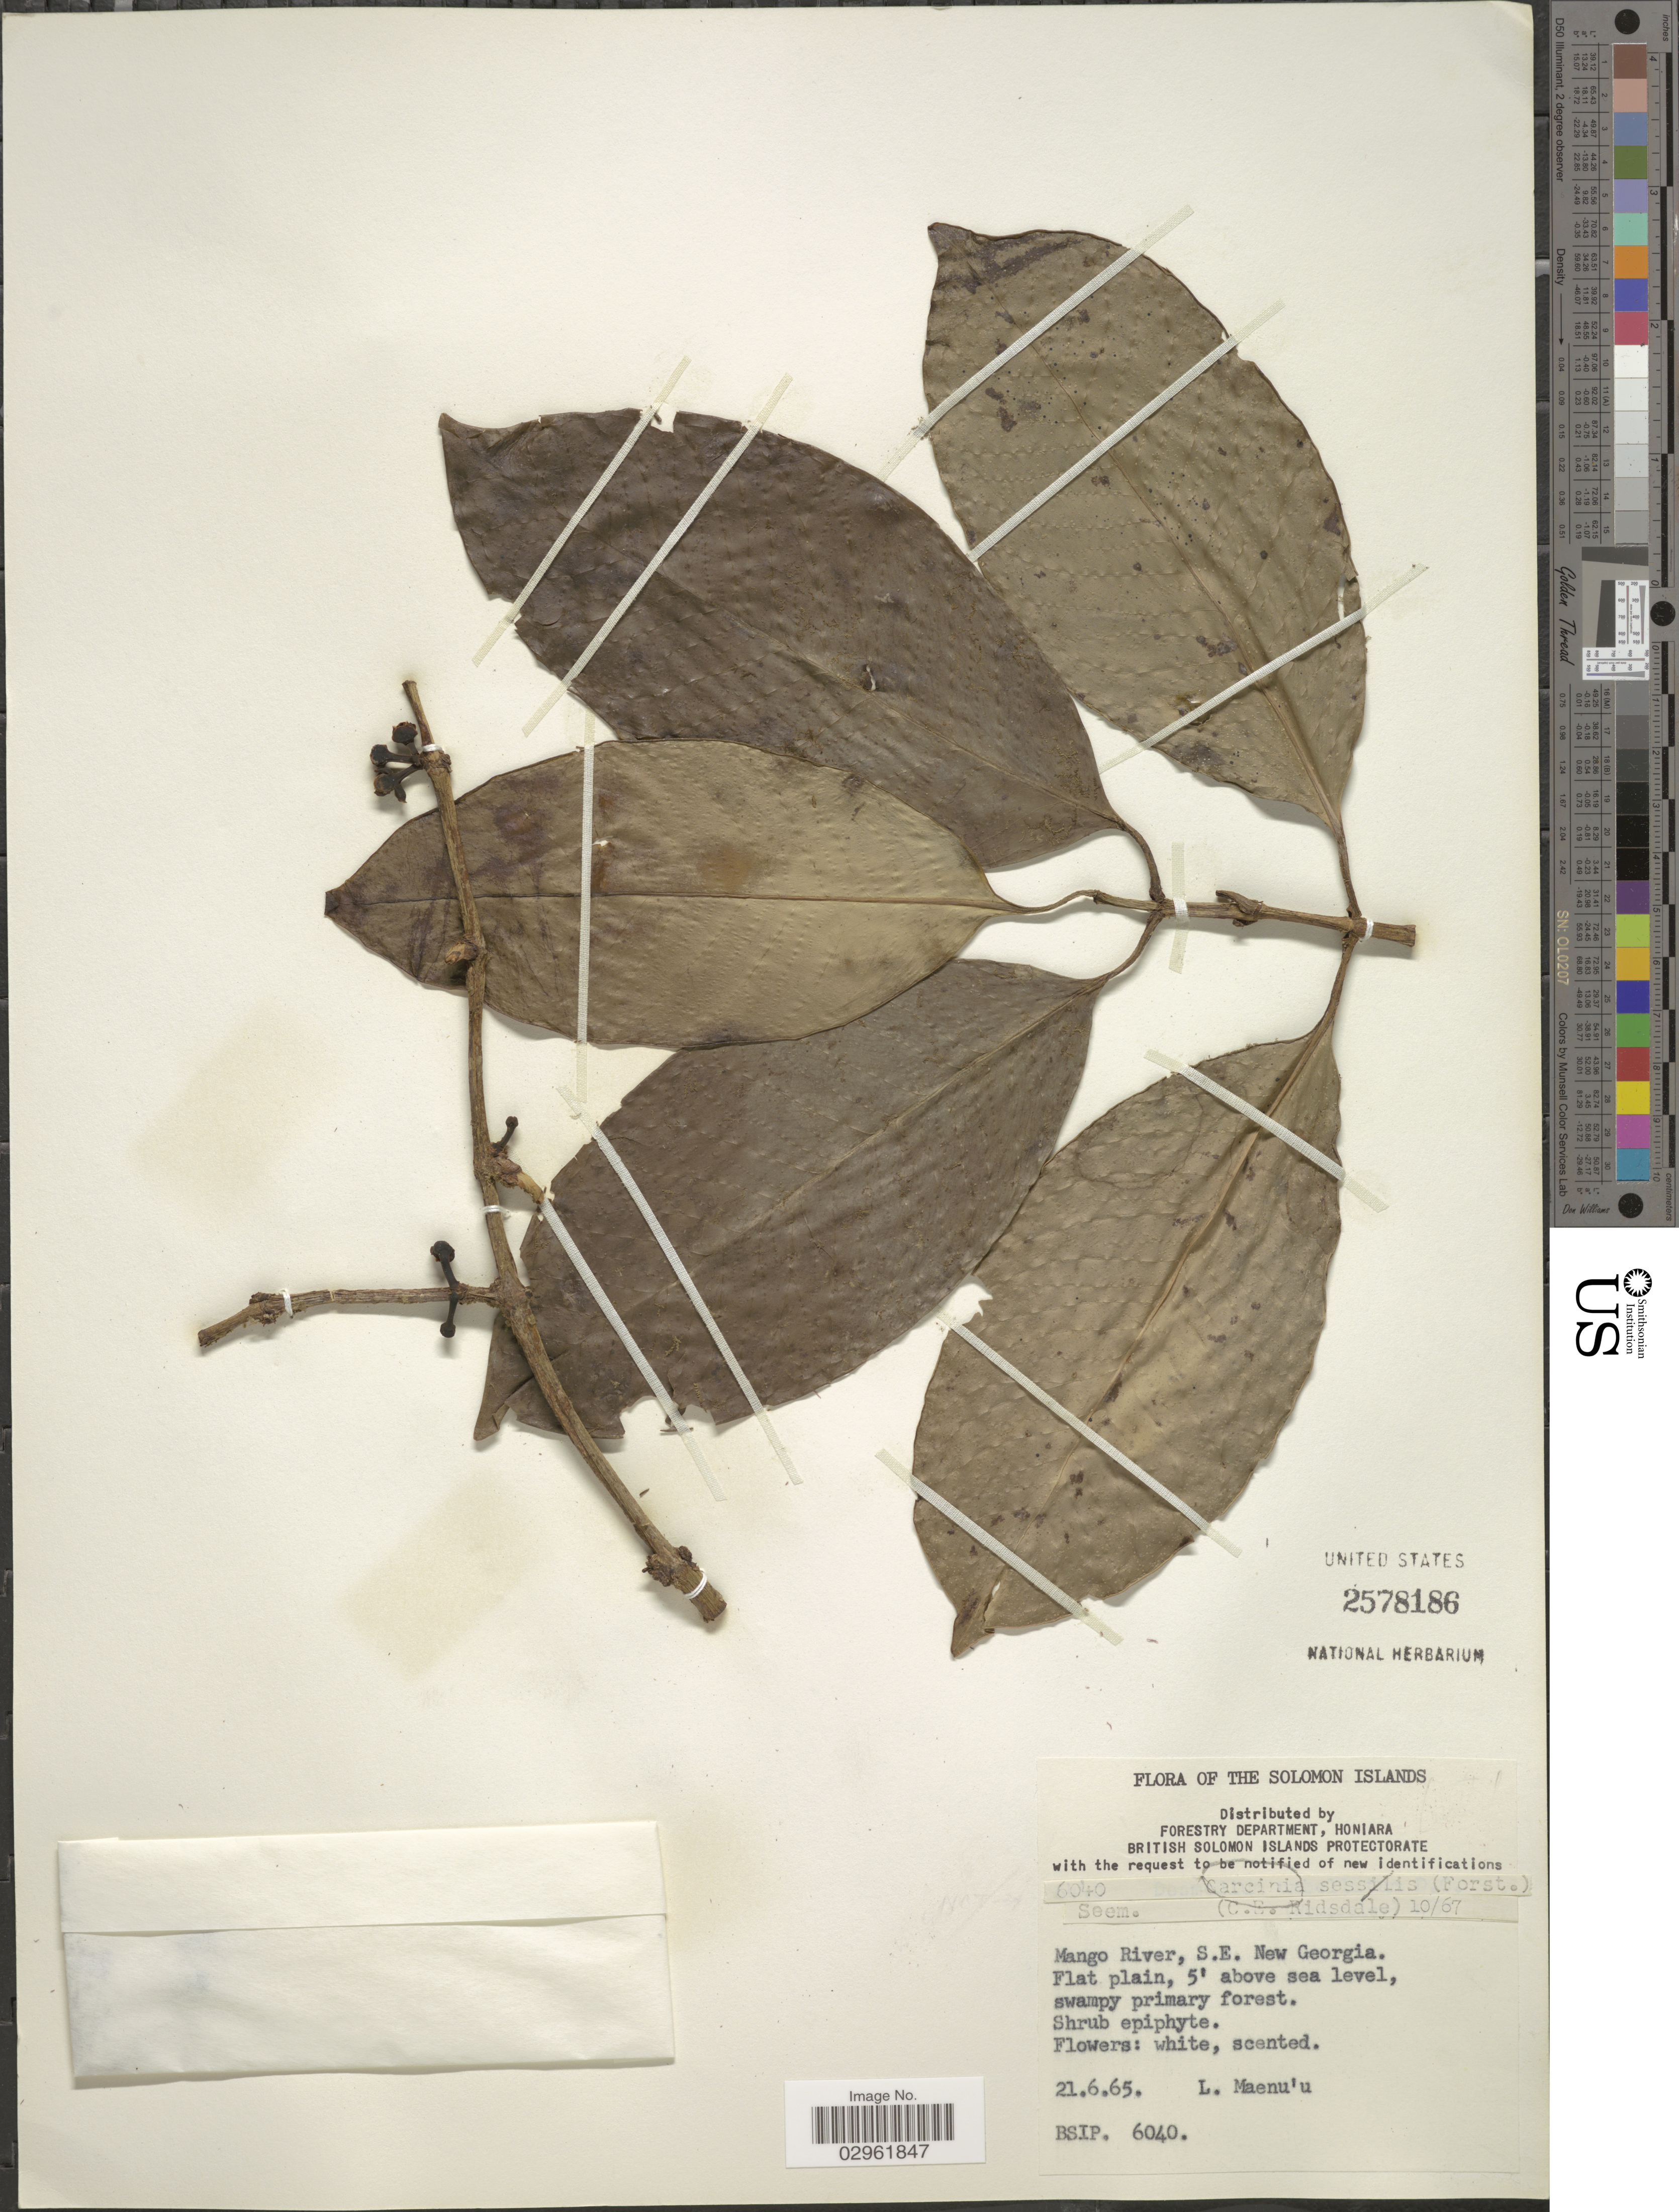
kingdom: Plantae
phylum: Tracheophyta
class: Magnoliopsida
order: Malpighiales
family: Clusiaceae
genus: Garcinia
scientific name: Garcinia sp.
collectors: L. Maenu'u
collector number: BSIP 6040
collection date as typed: Transcribed d/m/y: 21/6/65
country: Solomon Islands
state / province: Solomon Islands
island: New Georgia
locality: Mango River, S.E. New Georgia.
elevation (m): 5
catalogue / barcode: US 2578186